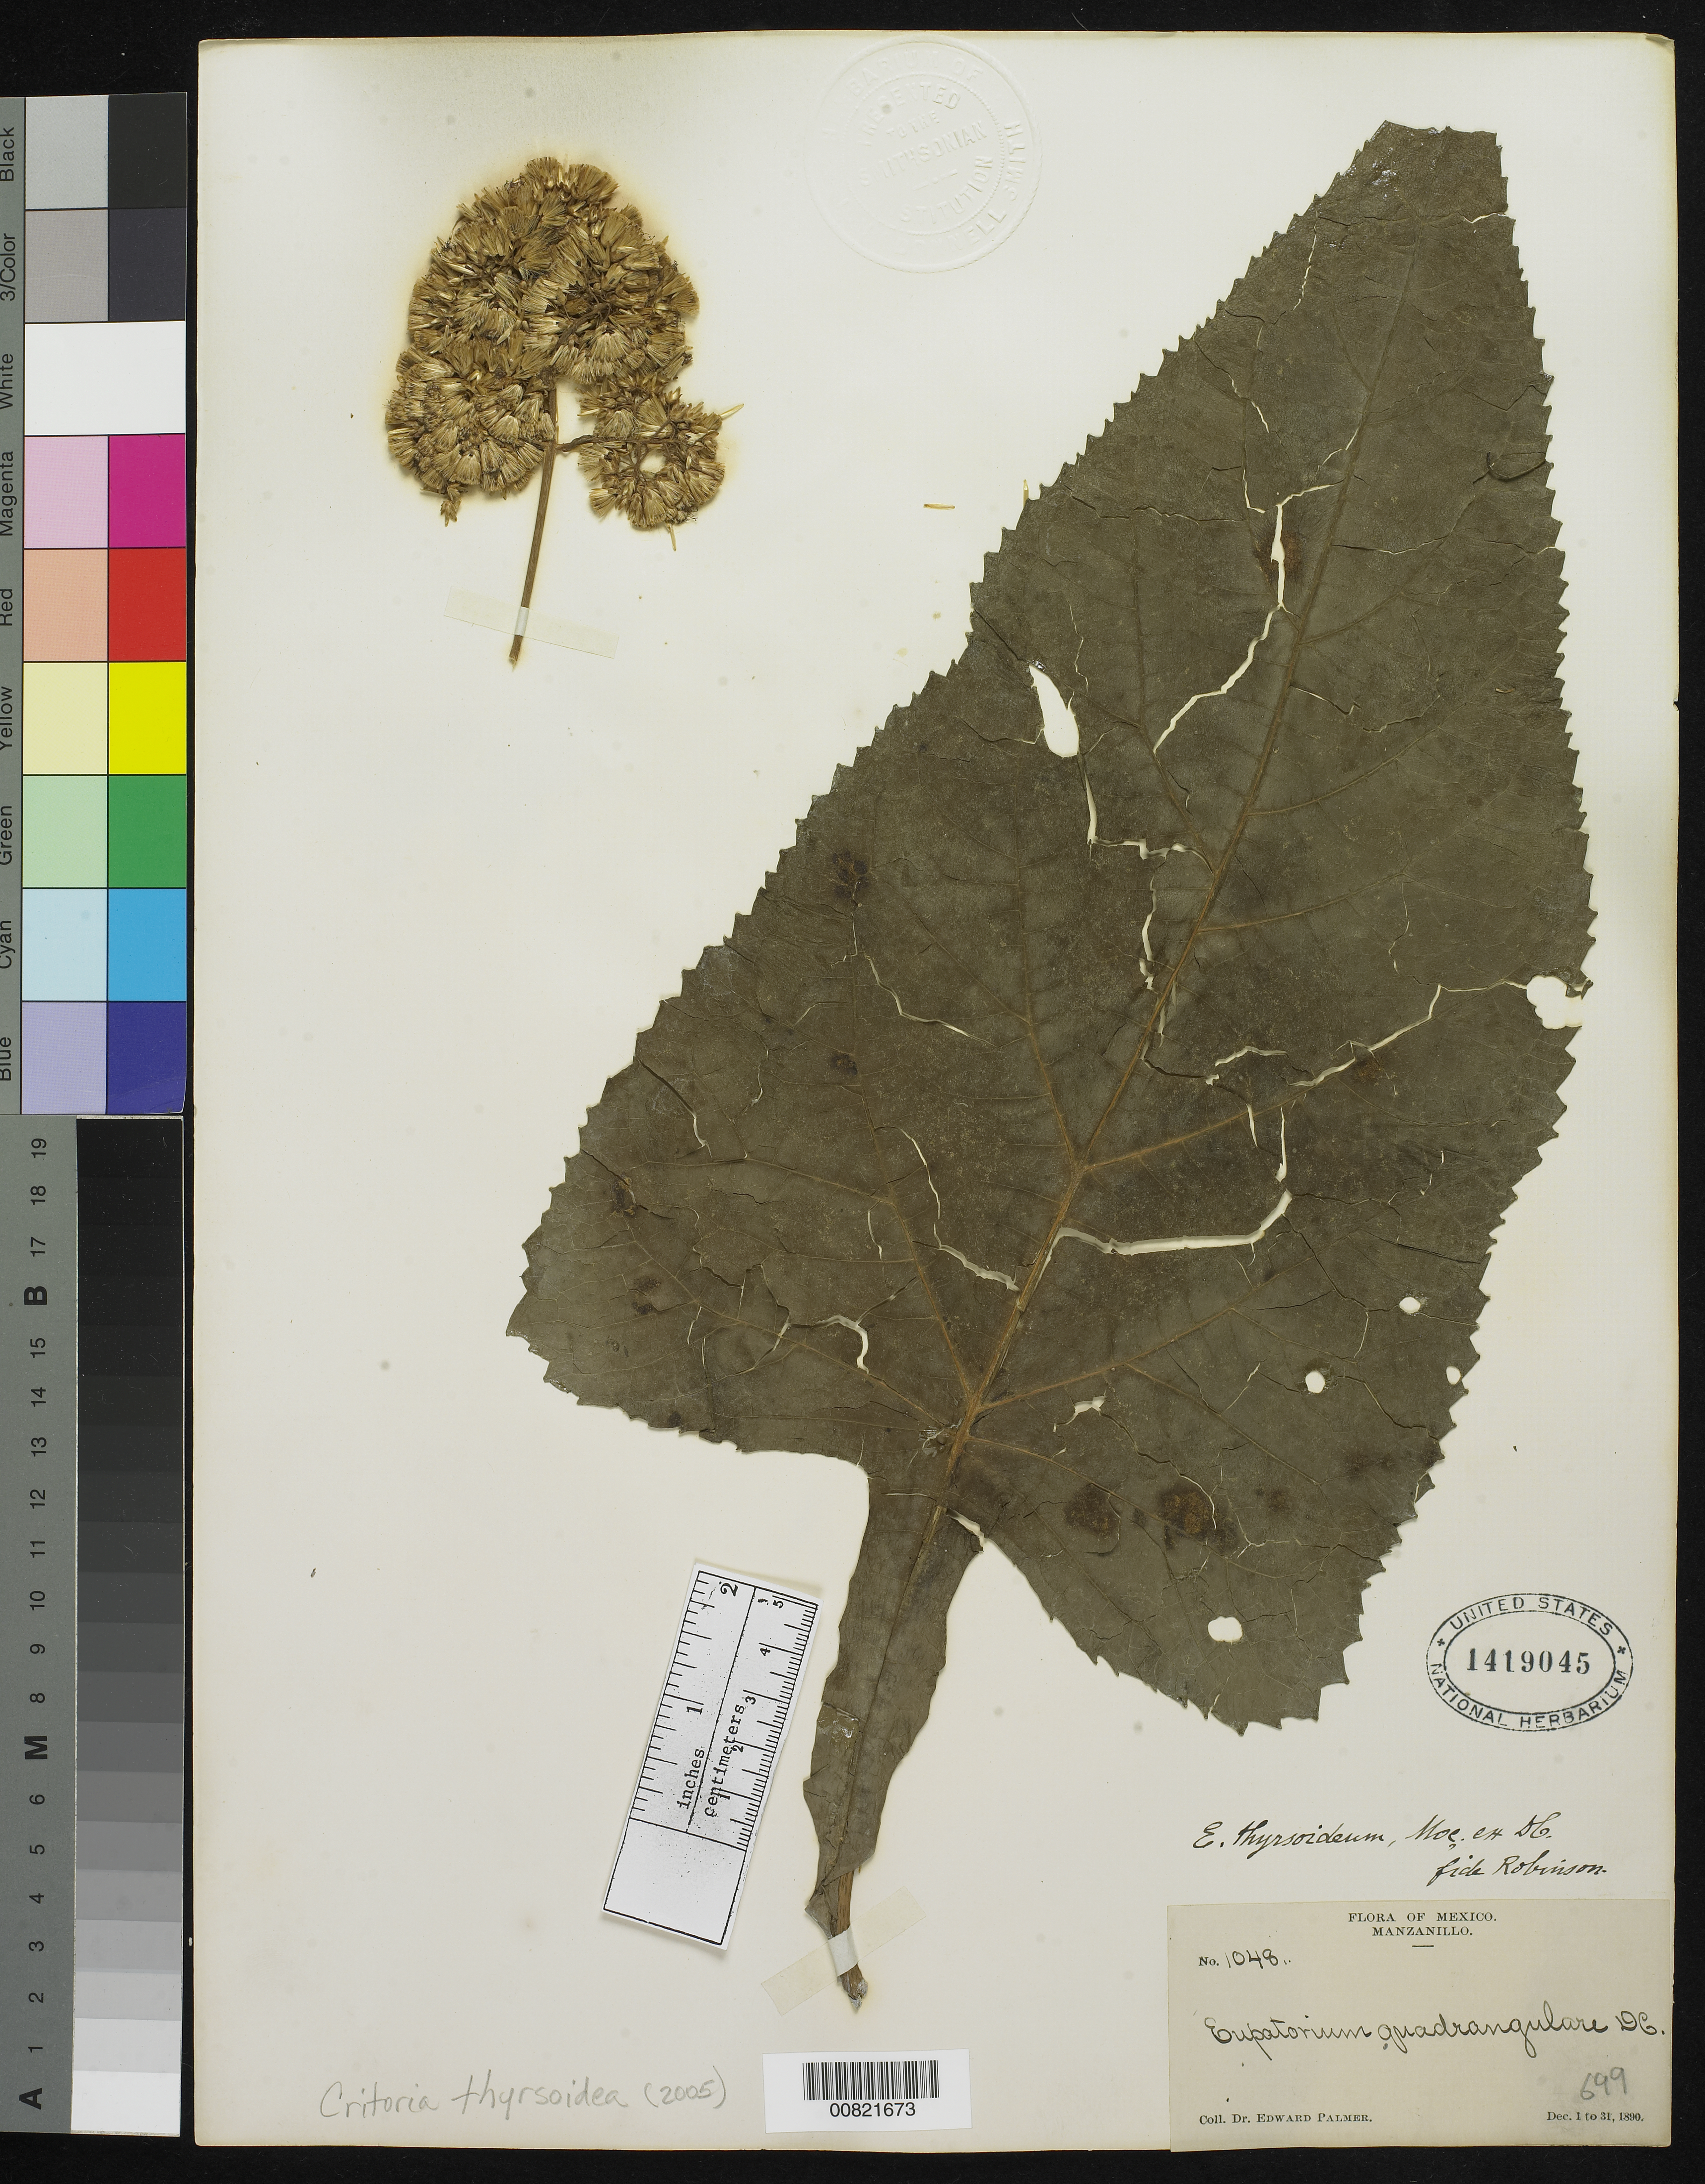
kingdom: Plantae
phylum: Tracheophyta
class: Magnoliopsida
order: Asterales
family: Asteraceae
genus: Critonia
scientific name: Critonia thyrsoidea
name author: (Moc. ex DC.) R.M. King & H. Rob.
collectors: E. Palmer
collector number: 1048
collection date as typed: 01 Dec 1890 to 31 Dec 1890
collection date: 1890-12-01/1890-12-31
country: Mexico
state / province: Colima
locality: Manzanillo, Colima.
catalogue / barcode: US 1419045